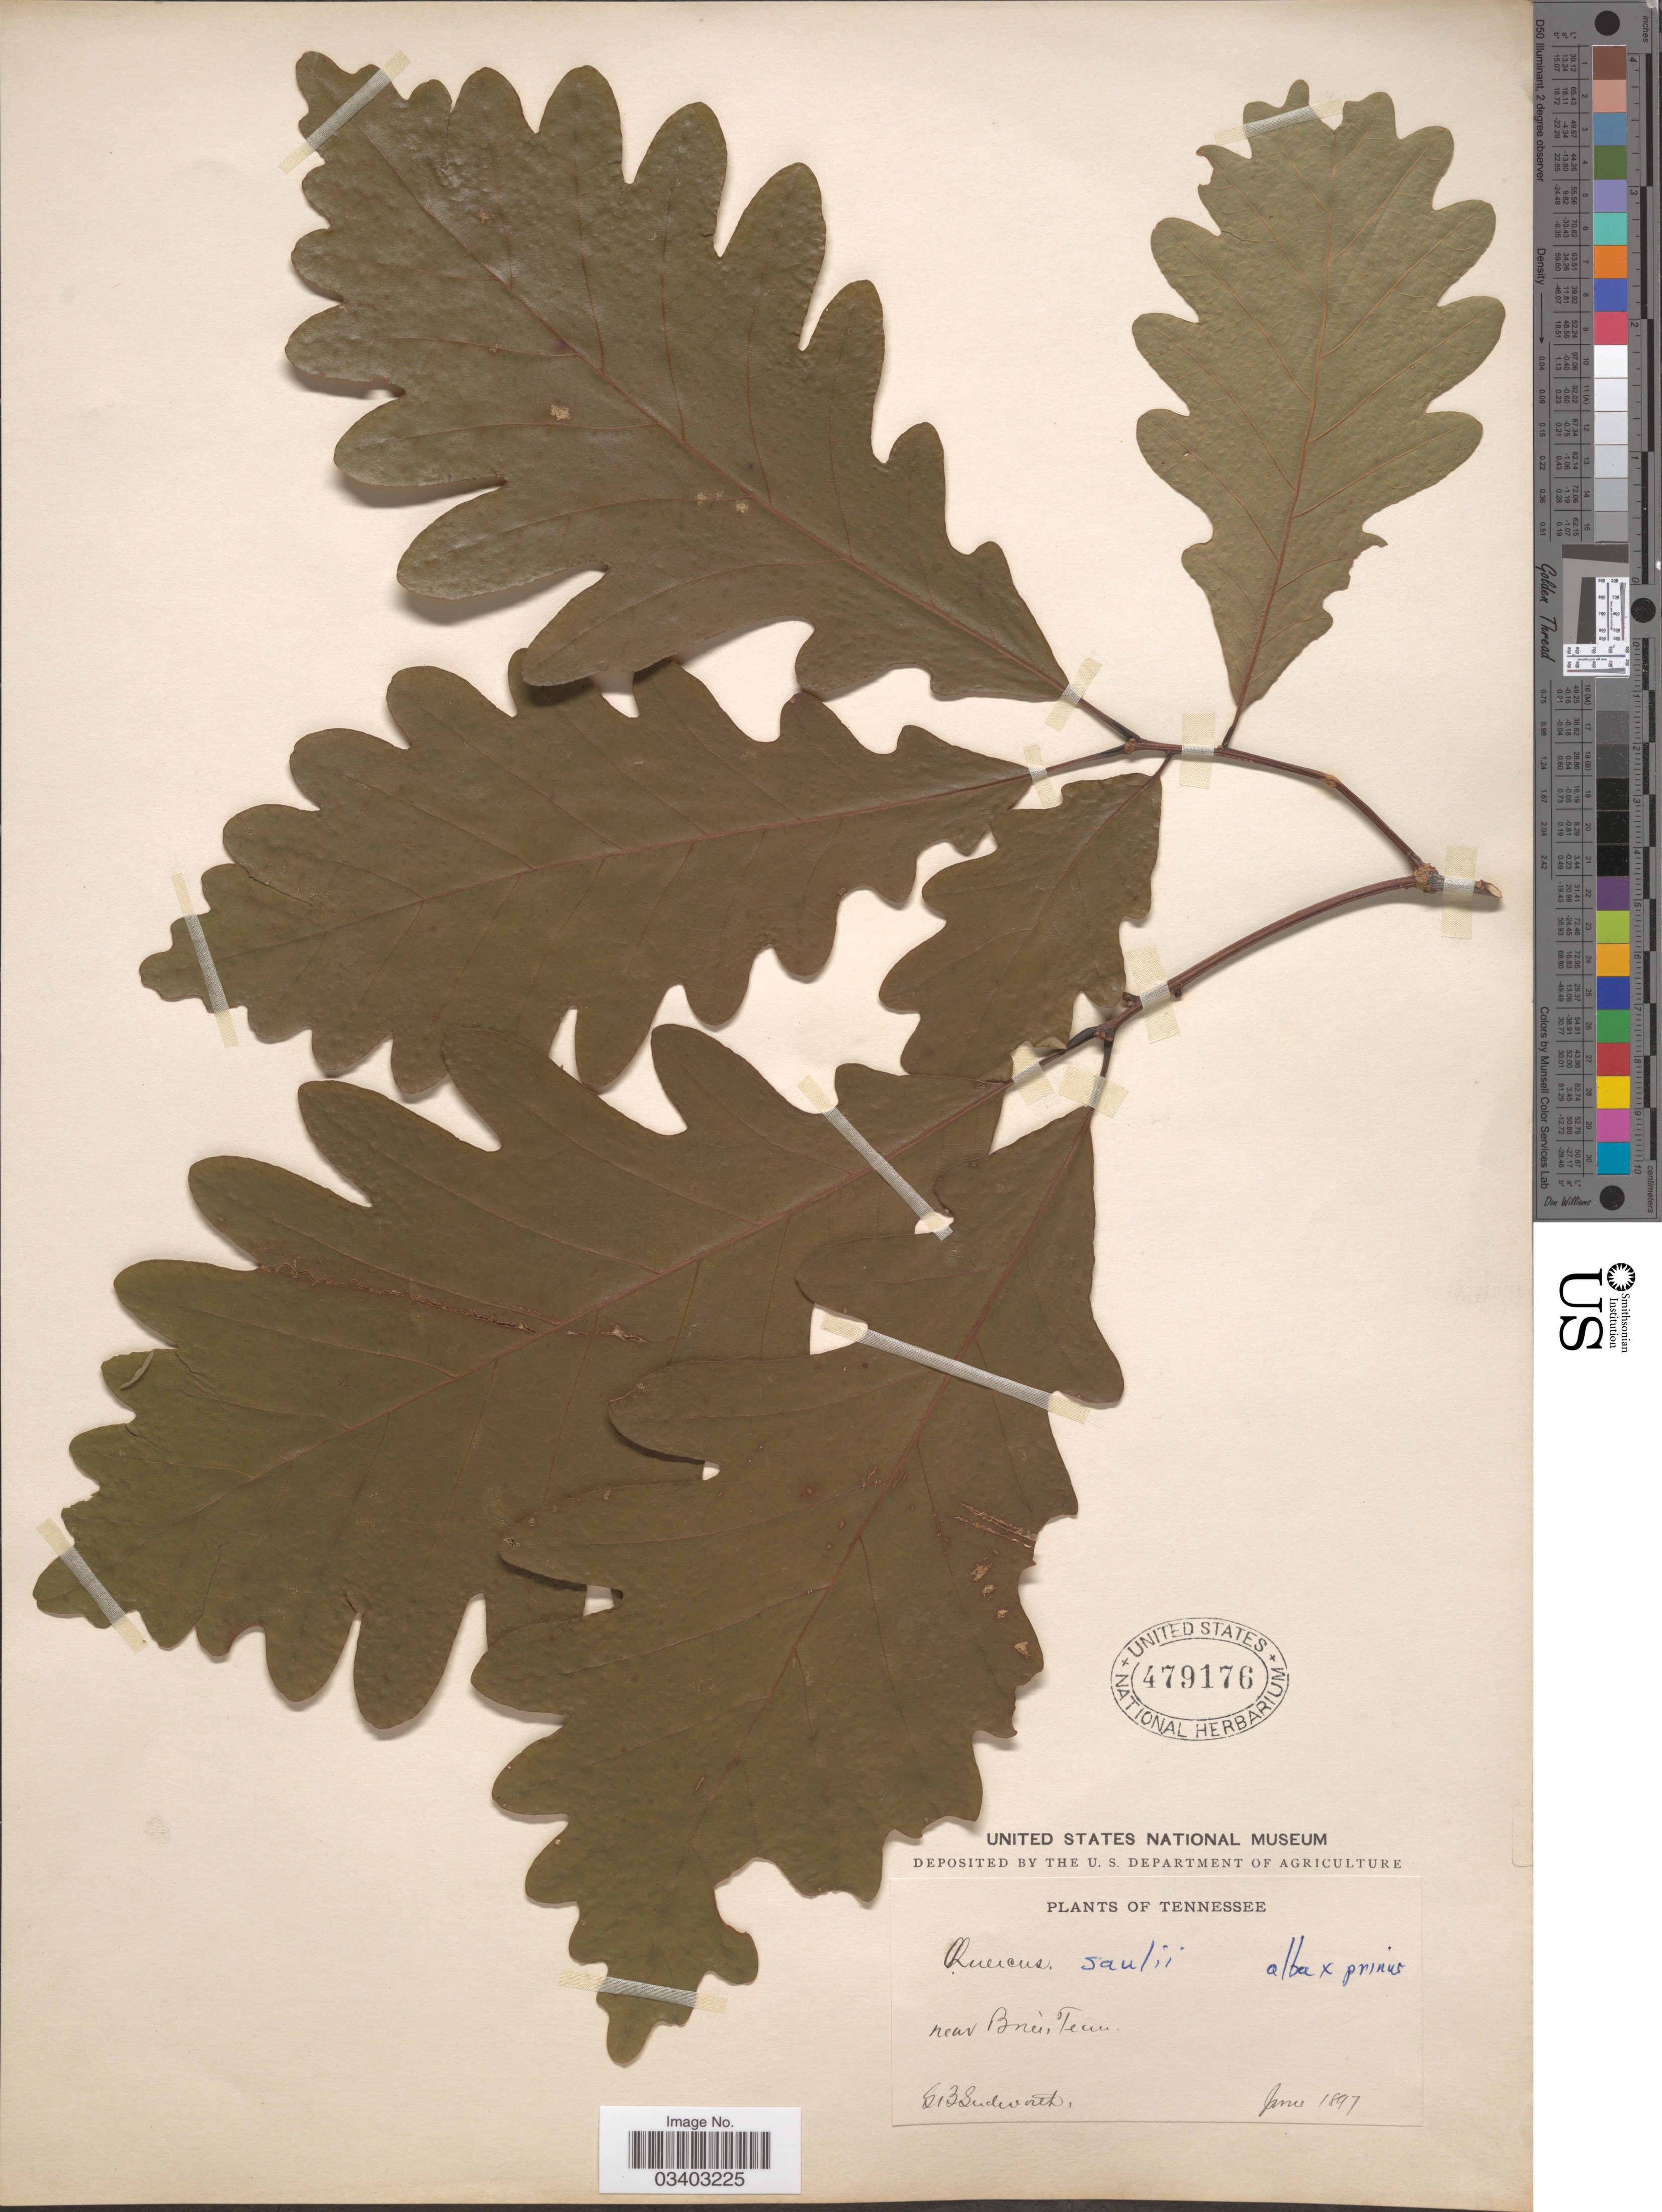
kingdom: Plantae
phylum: Tracheophyta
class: Magnoliopsida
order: Fagales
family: Fagaceae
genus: Quercus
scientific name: Quercus alba x Q. prinus L.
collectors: G. B. Sudworth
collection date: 1897-06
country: United States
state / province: Tennessee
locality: Near Briar.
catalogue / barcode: US 479176